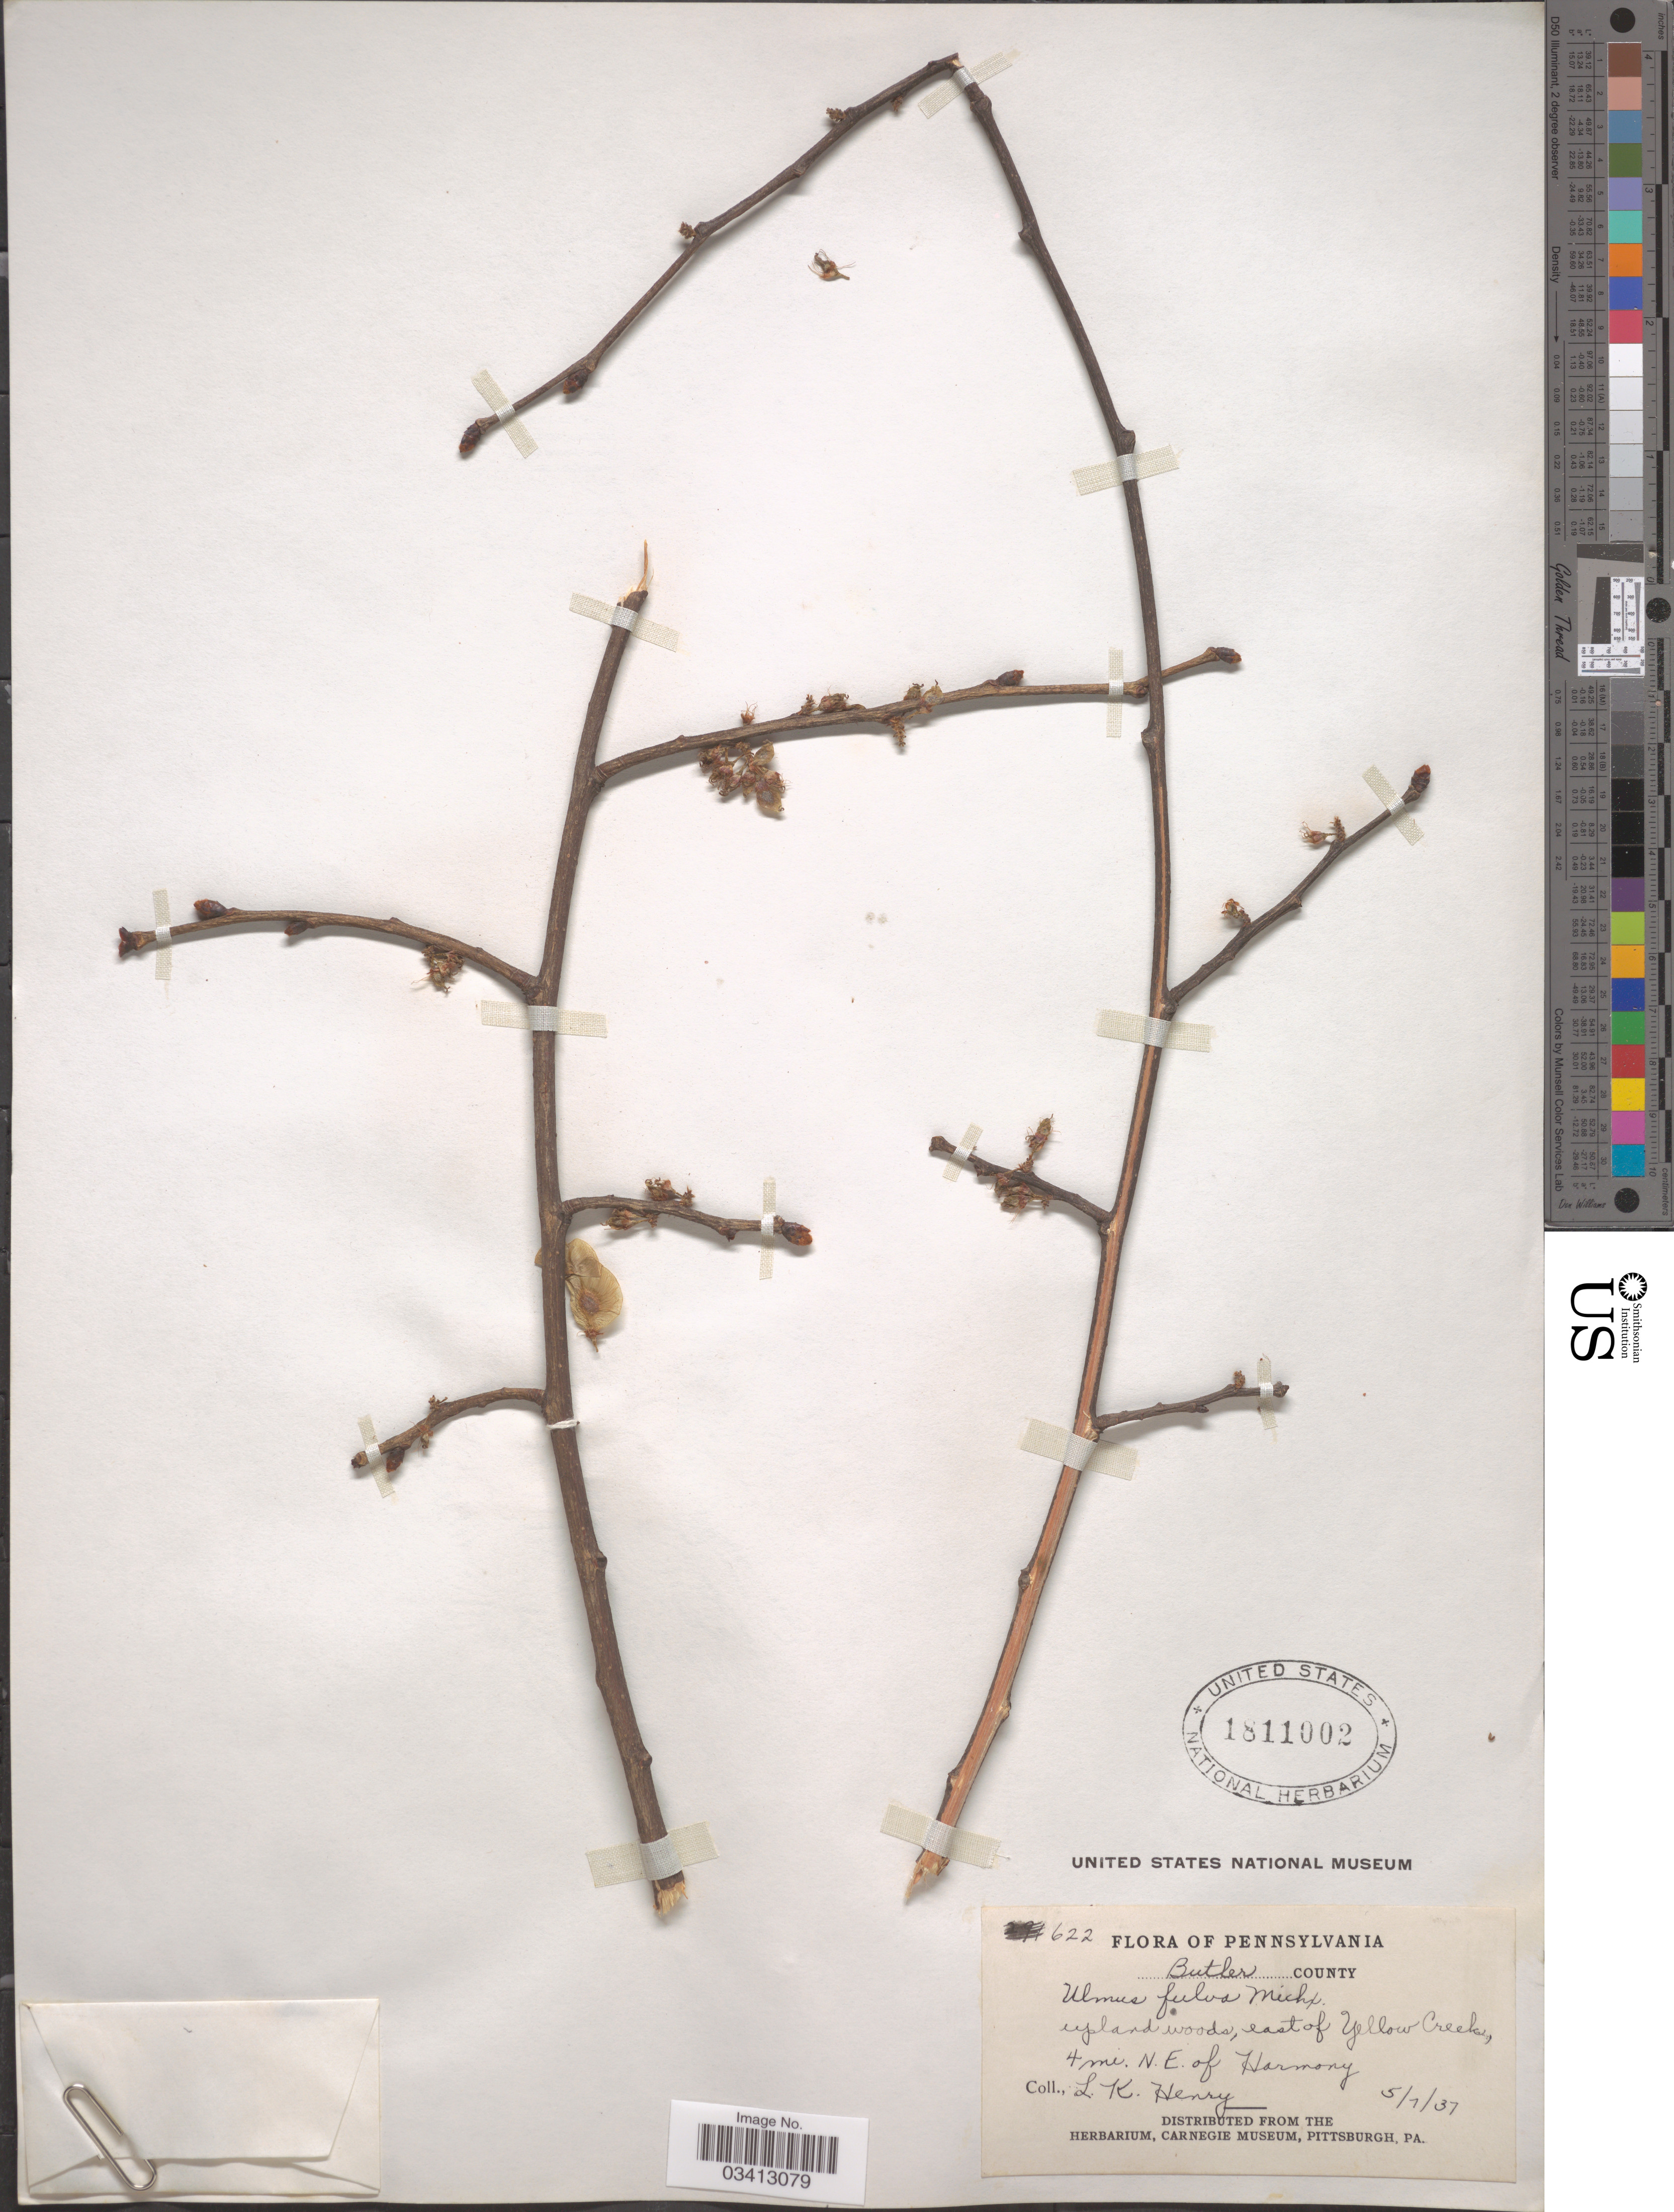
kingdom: Plantae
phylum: Tracheophyta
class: Magnoliopsida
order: Rosales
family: Ulmaceae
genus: Ulmus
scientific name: Ulmus rubra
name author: Muhl.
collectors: L. K. Henry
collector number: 622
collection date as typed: Transcribed d/m/y: 7/5/37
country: United States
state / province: Pennsylvania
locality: Butler County. East of Yellow Creek, 4 mi. N.E. of Harmony.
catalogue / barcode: US 1811002